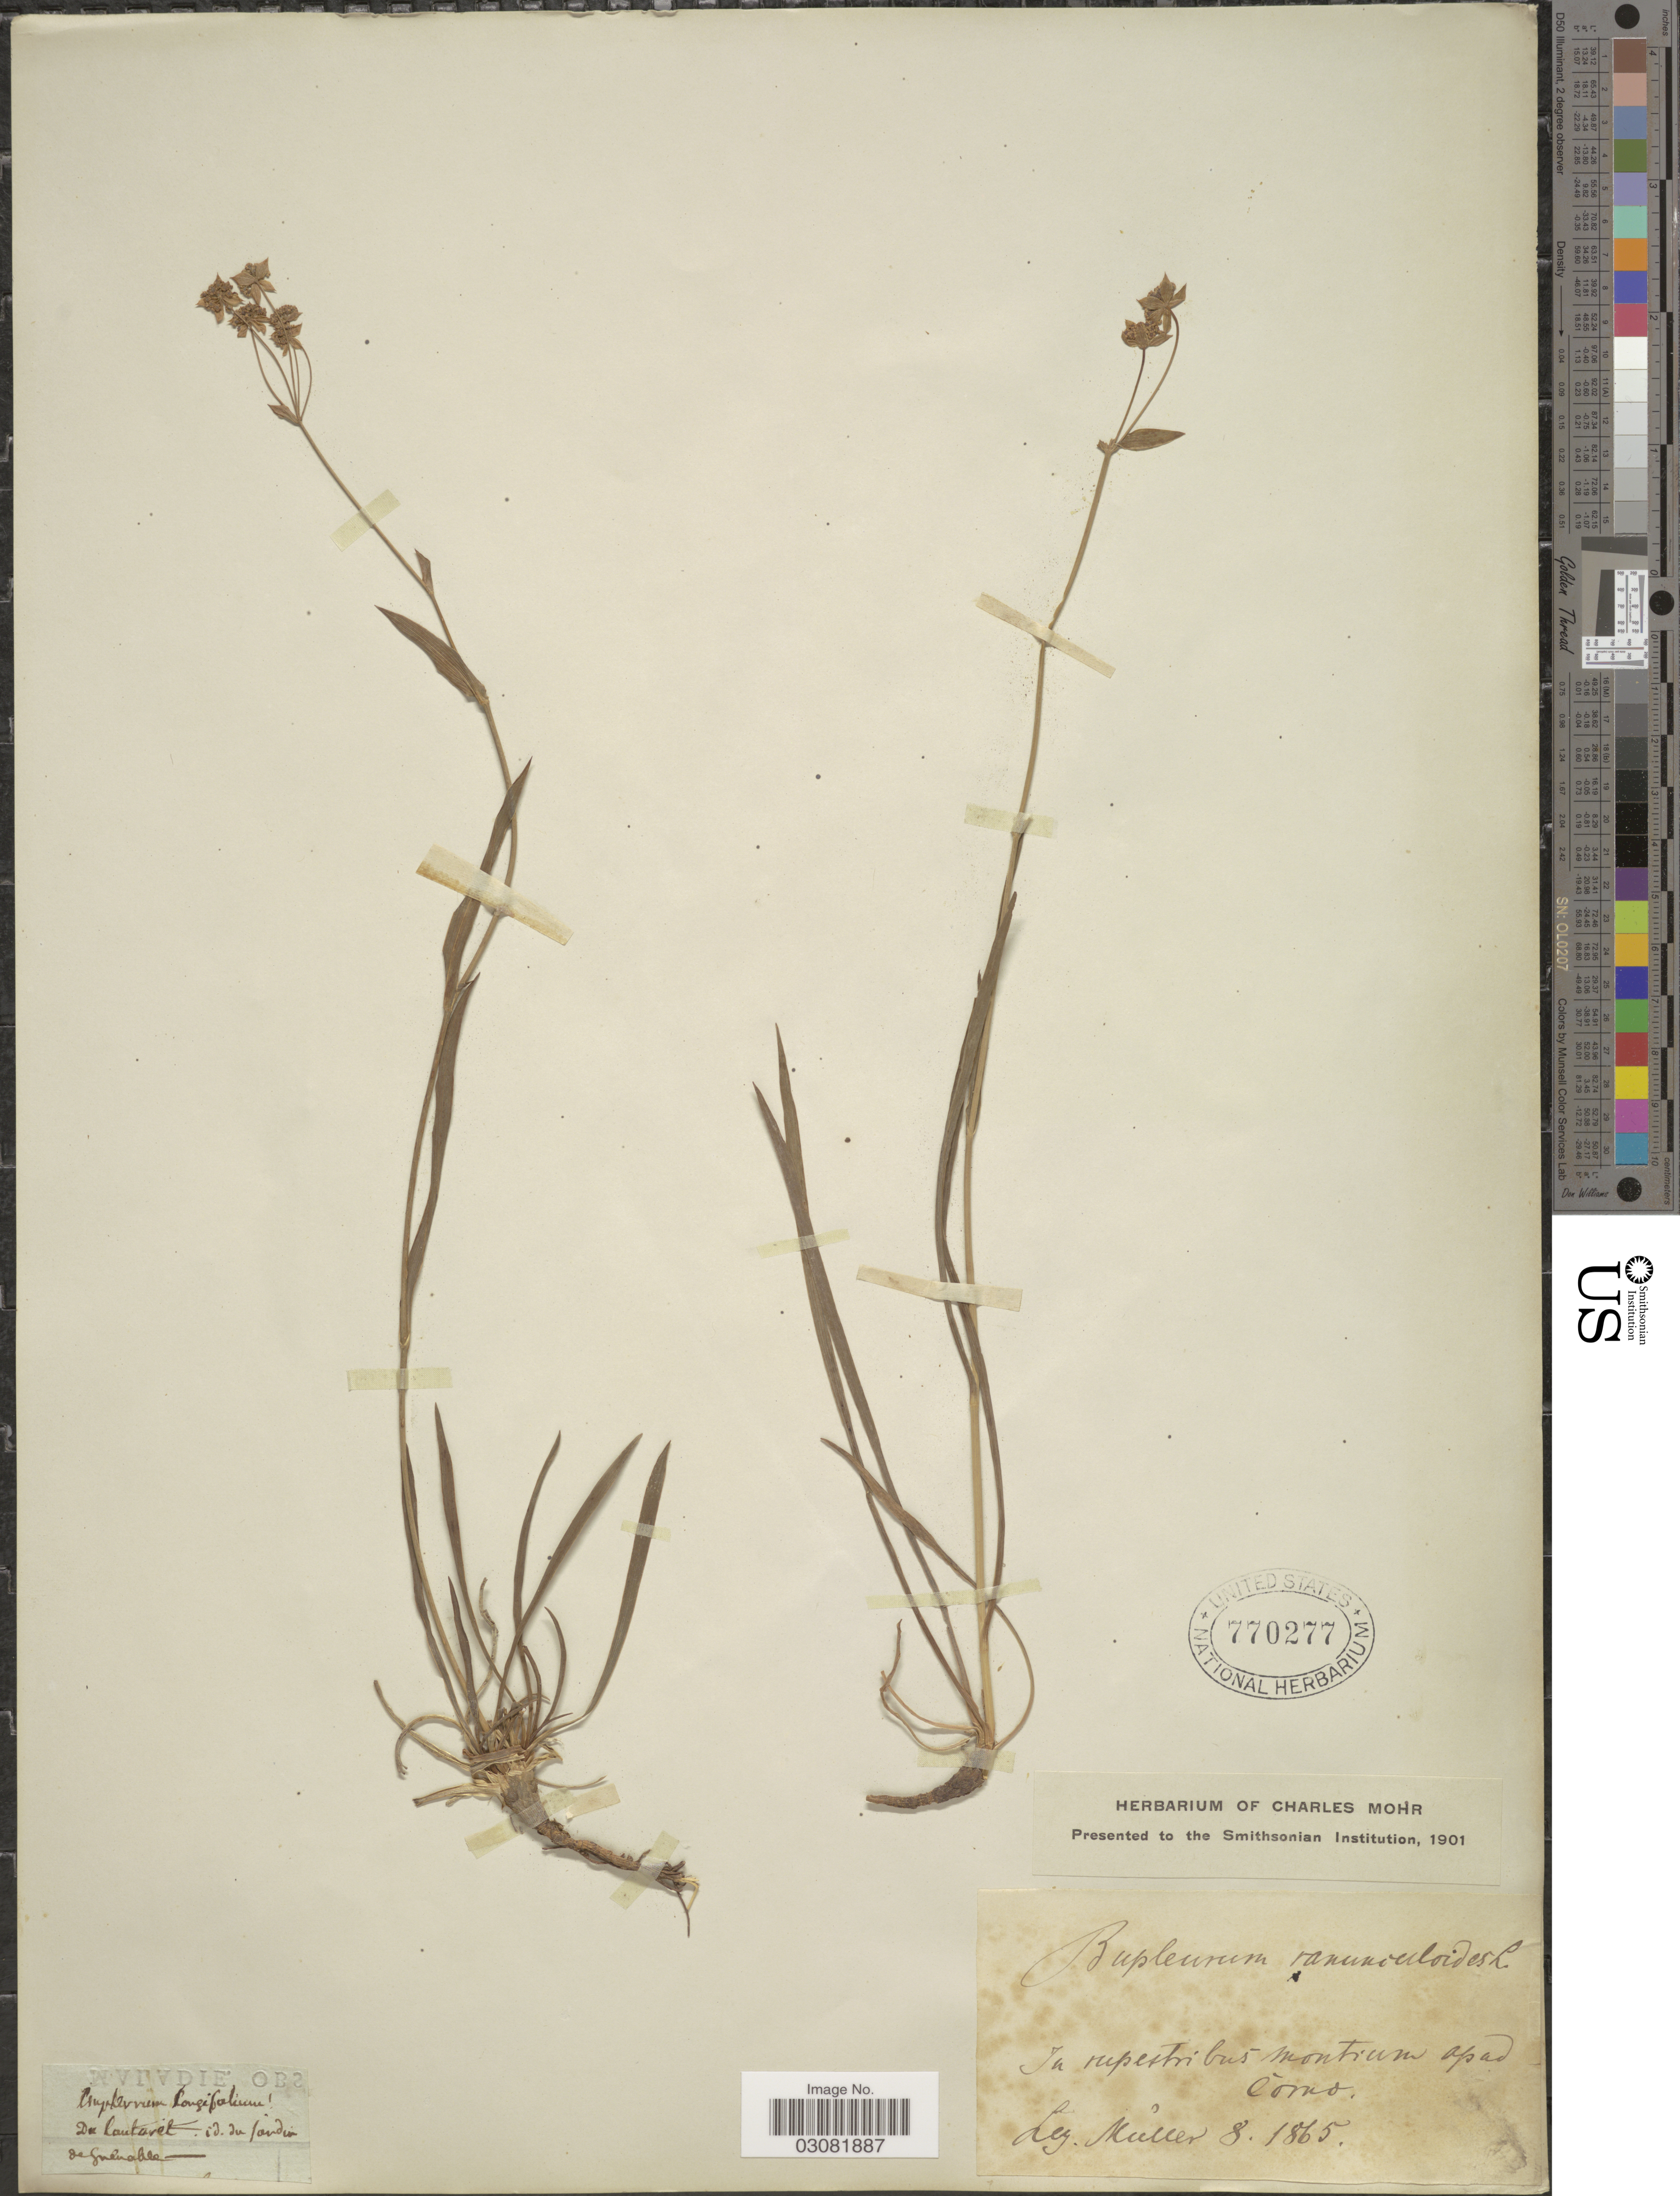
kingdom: Plantae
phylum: Tracheophyta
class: Magnoliopsida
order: Apiales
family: Apiaceae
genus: Bupleurum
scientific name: Bupleurum ranunculoides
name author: L.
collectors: -- Müller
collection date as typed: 8 1865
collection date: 1865-08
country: Italy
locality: In rupestribus montium apud Como. [second label/second element?: Du lautaret. id. du Jardin. de Grenable. [interpreted]]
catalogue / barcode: US 770277